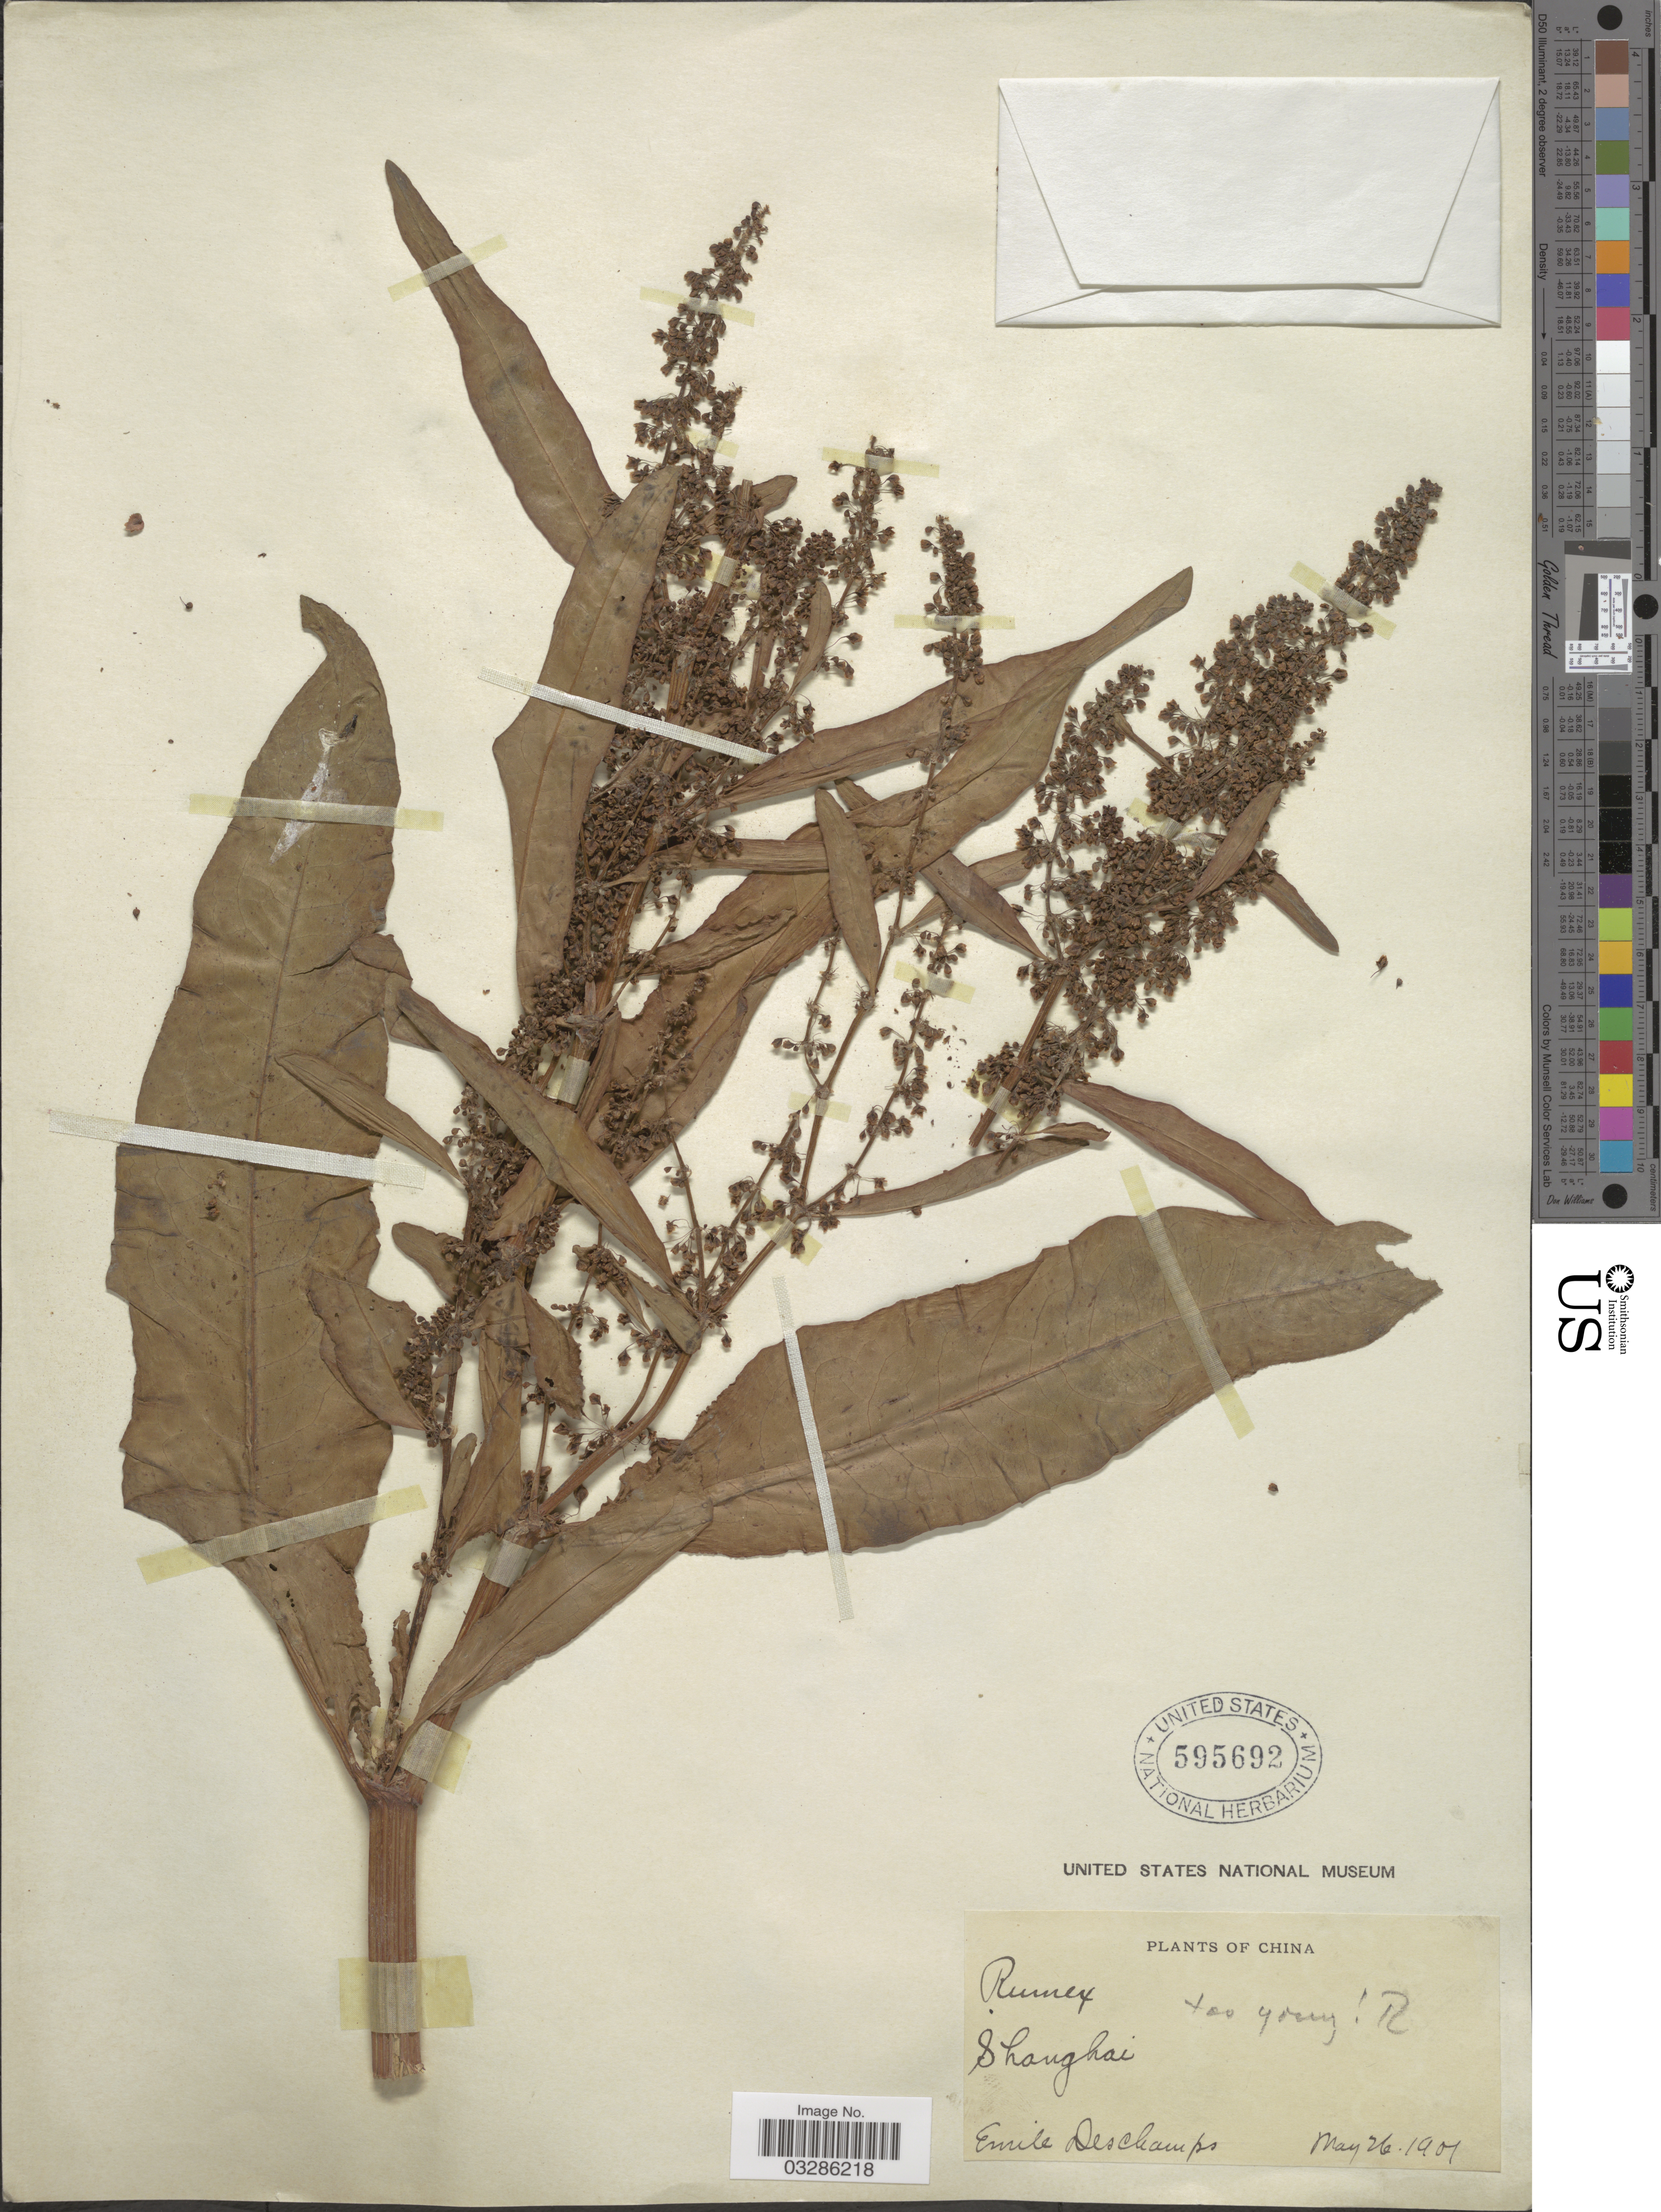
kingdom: Plantae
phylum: Tracheophyta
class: Magnoliopsida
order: Caryophyllales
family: Polygonaceae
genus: Rumex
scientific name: Rumex sp.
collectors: E. Deschamps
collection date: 1901-05-26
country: China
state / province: Shanghai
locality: Shanghai.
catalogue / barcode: US 595692